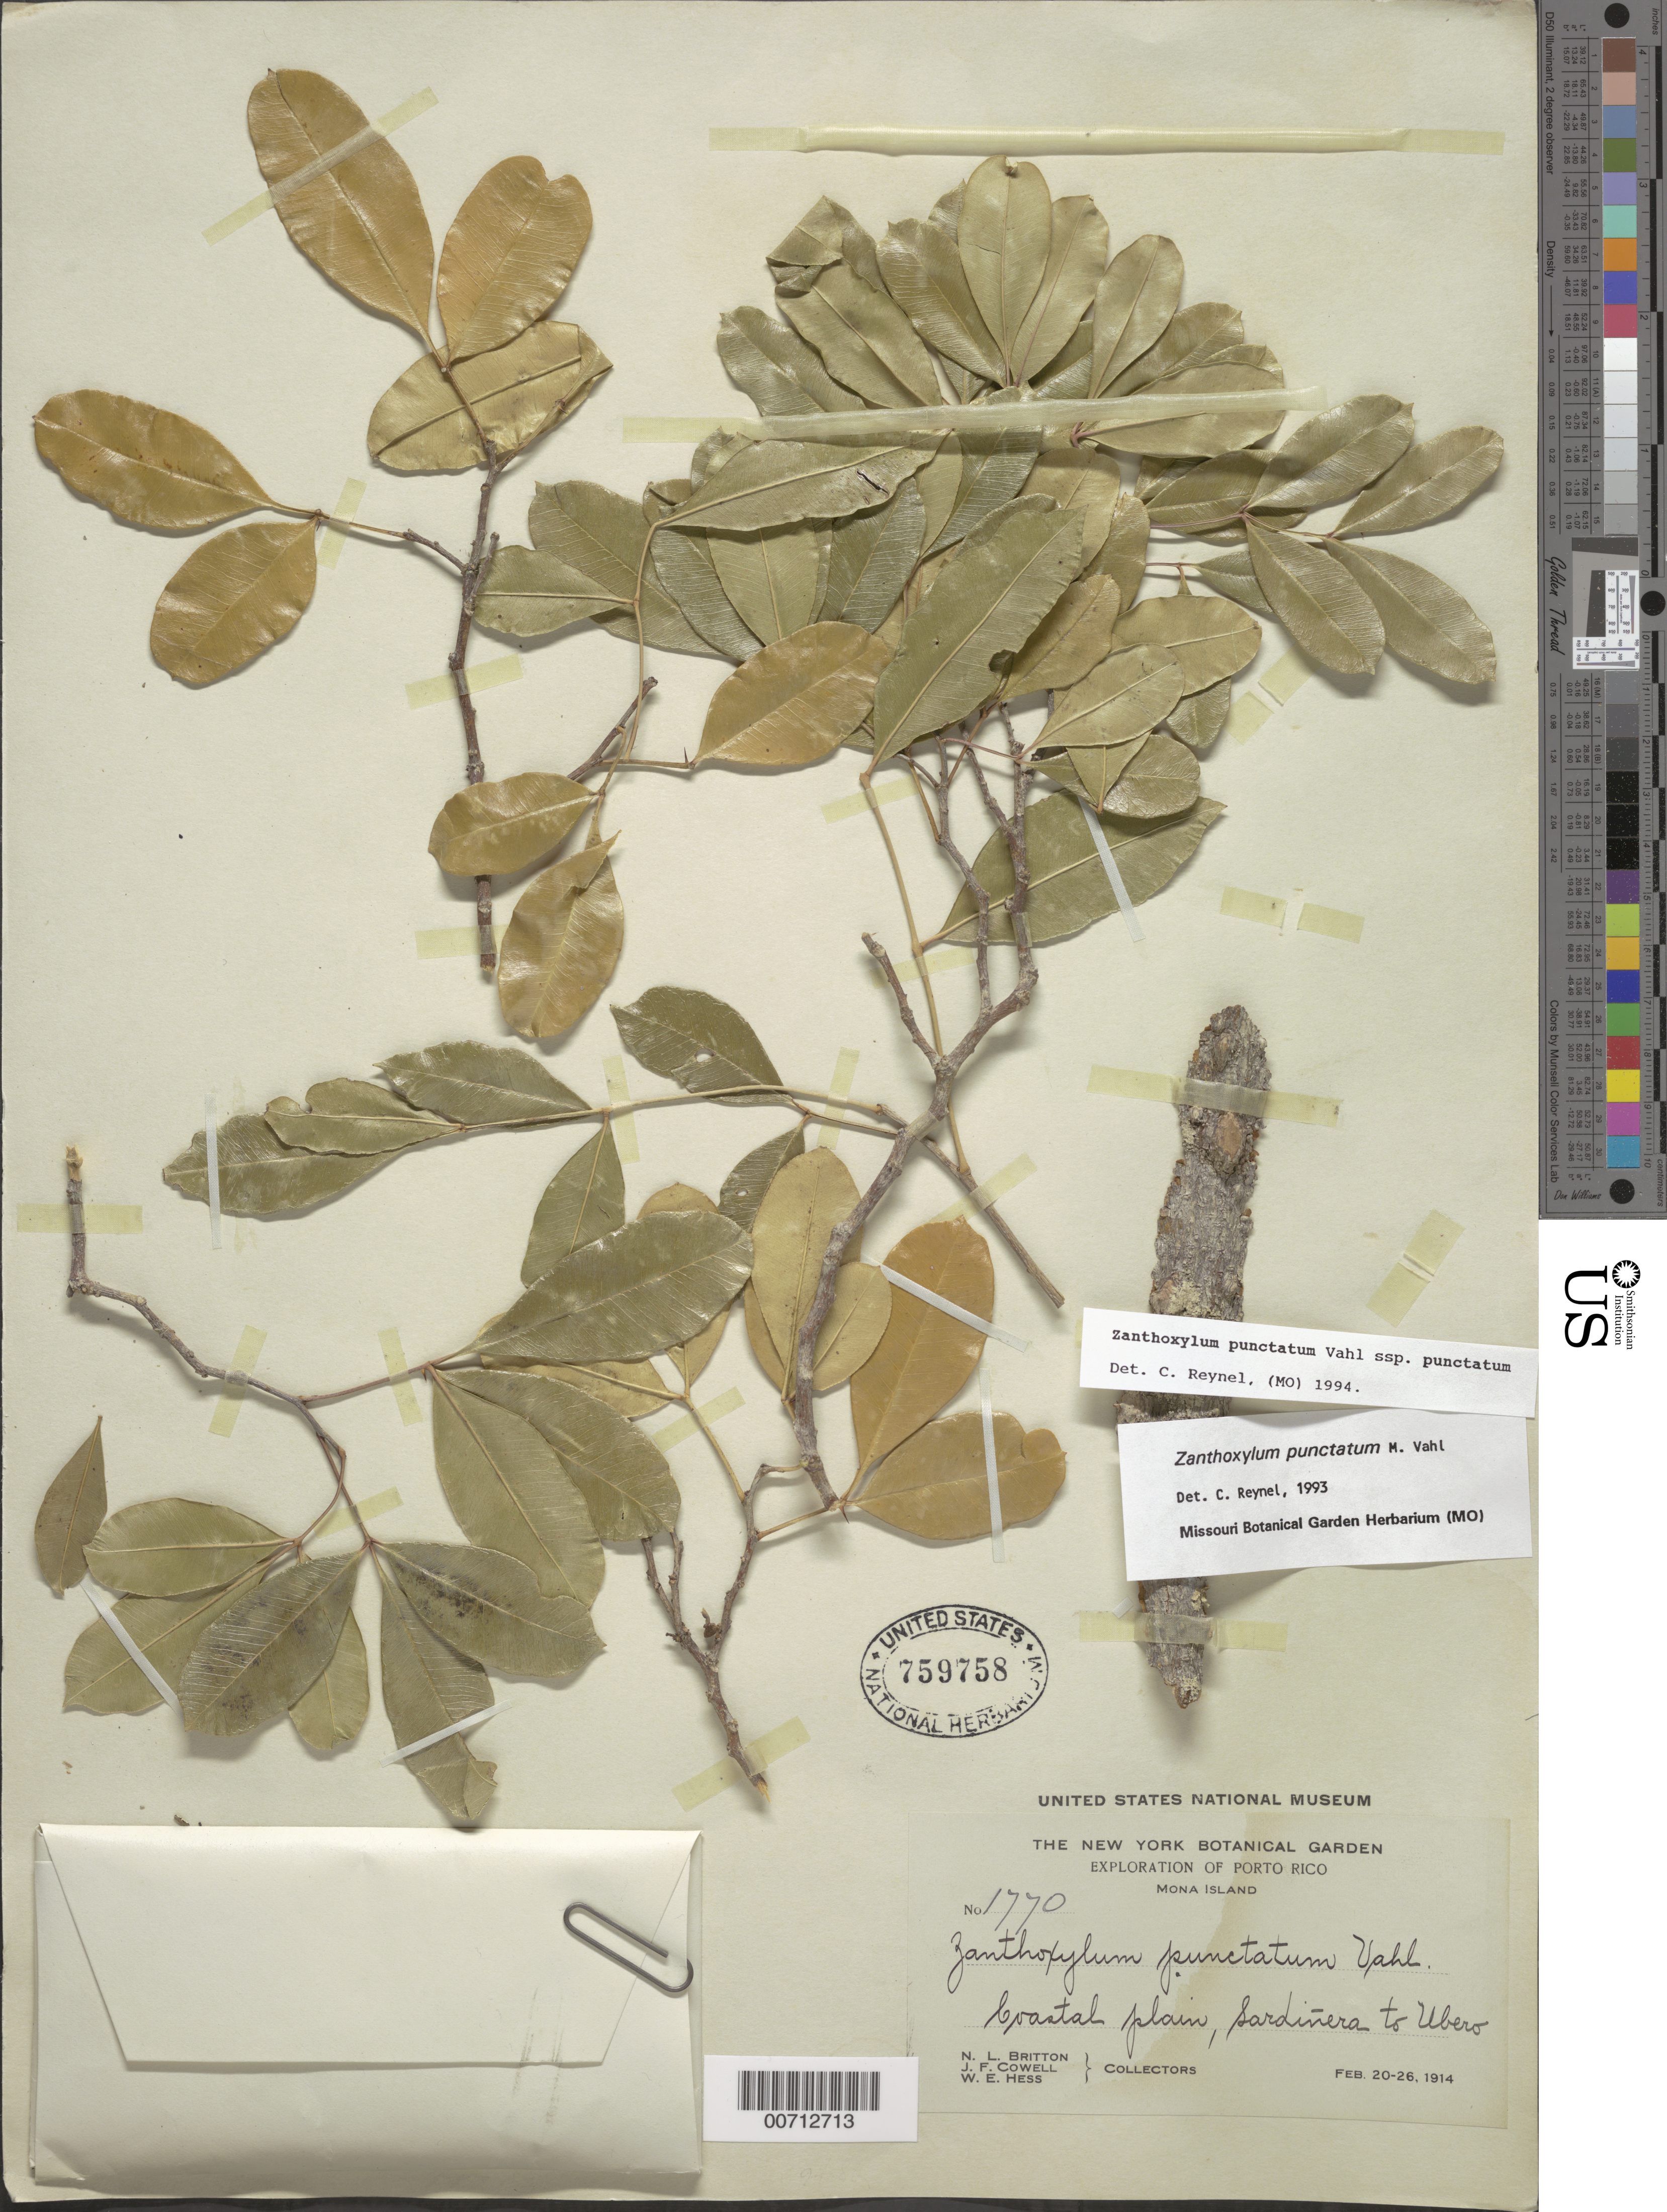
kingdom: Plantae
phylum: Tracheophyta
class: Magnoliopsida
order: Sapindales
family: Rutaceae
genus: Zanthoxylum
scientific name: Zanthoxylum punctatum subsp. punctatum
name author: Vahl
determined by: Reynel, Carlos A., (MO), Missouri Botanical Garden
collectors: N. Britton, J. F. Cowell & W. Hess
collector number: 1770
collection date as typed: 20 Feb 1914 to 26 Feb 1914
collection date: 1914-02-20/1914-02-26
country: Puerto Rico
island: Mona Island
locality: Sardinera to Ubero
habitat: Coastal Plain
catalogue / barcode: US 759758